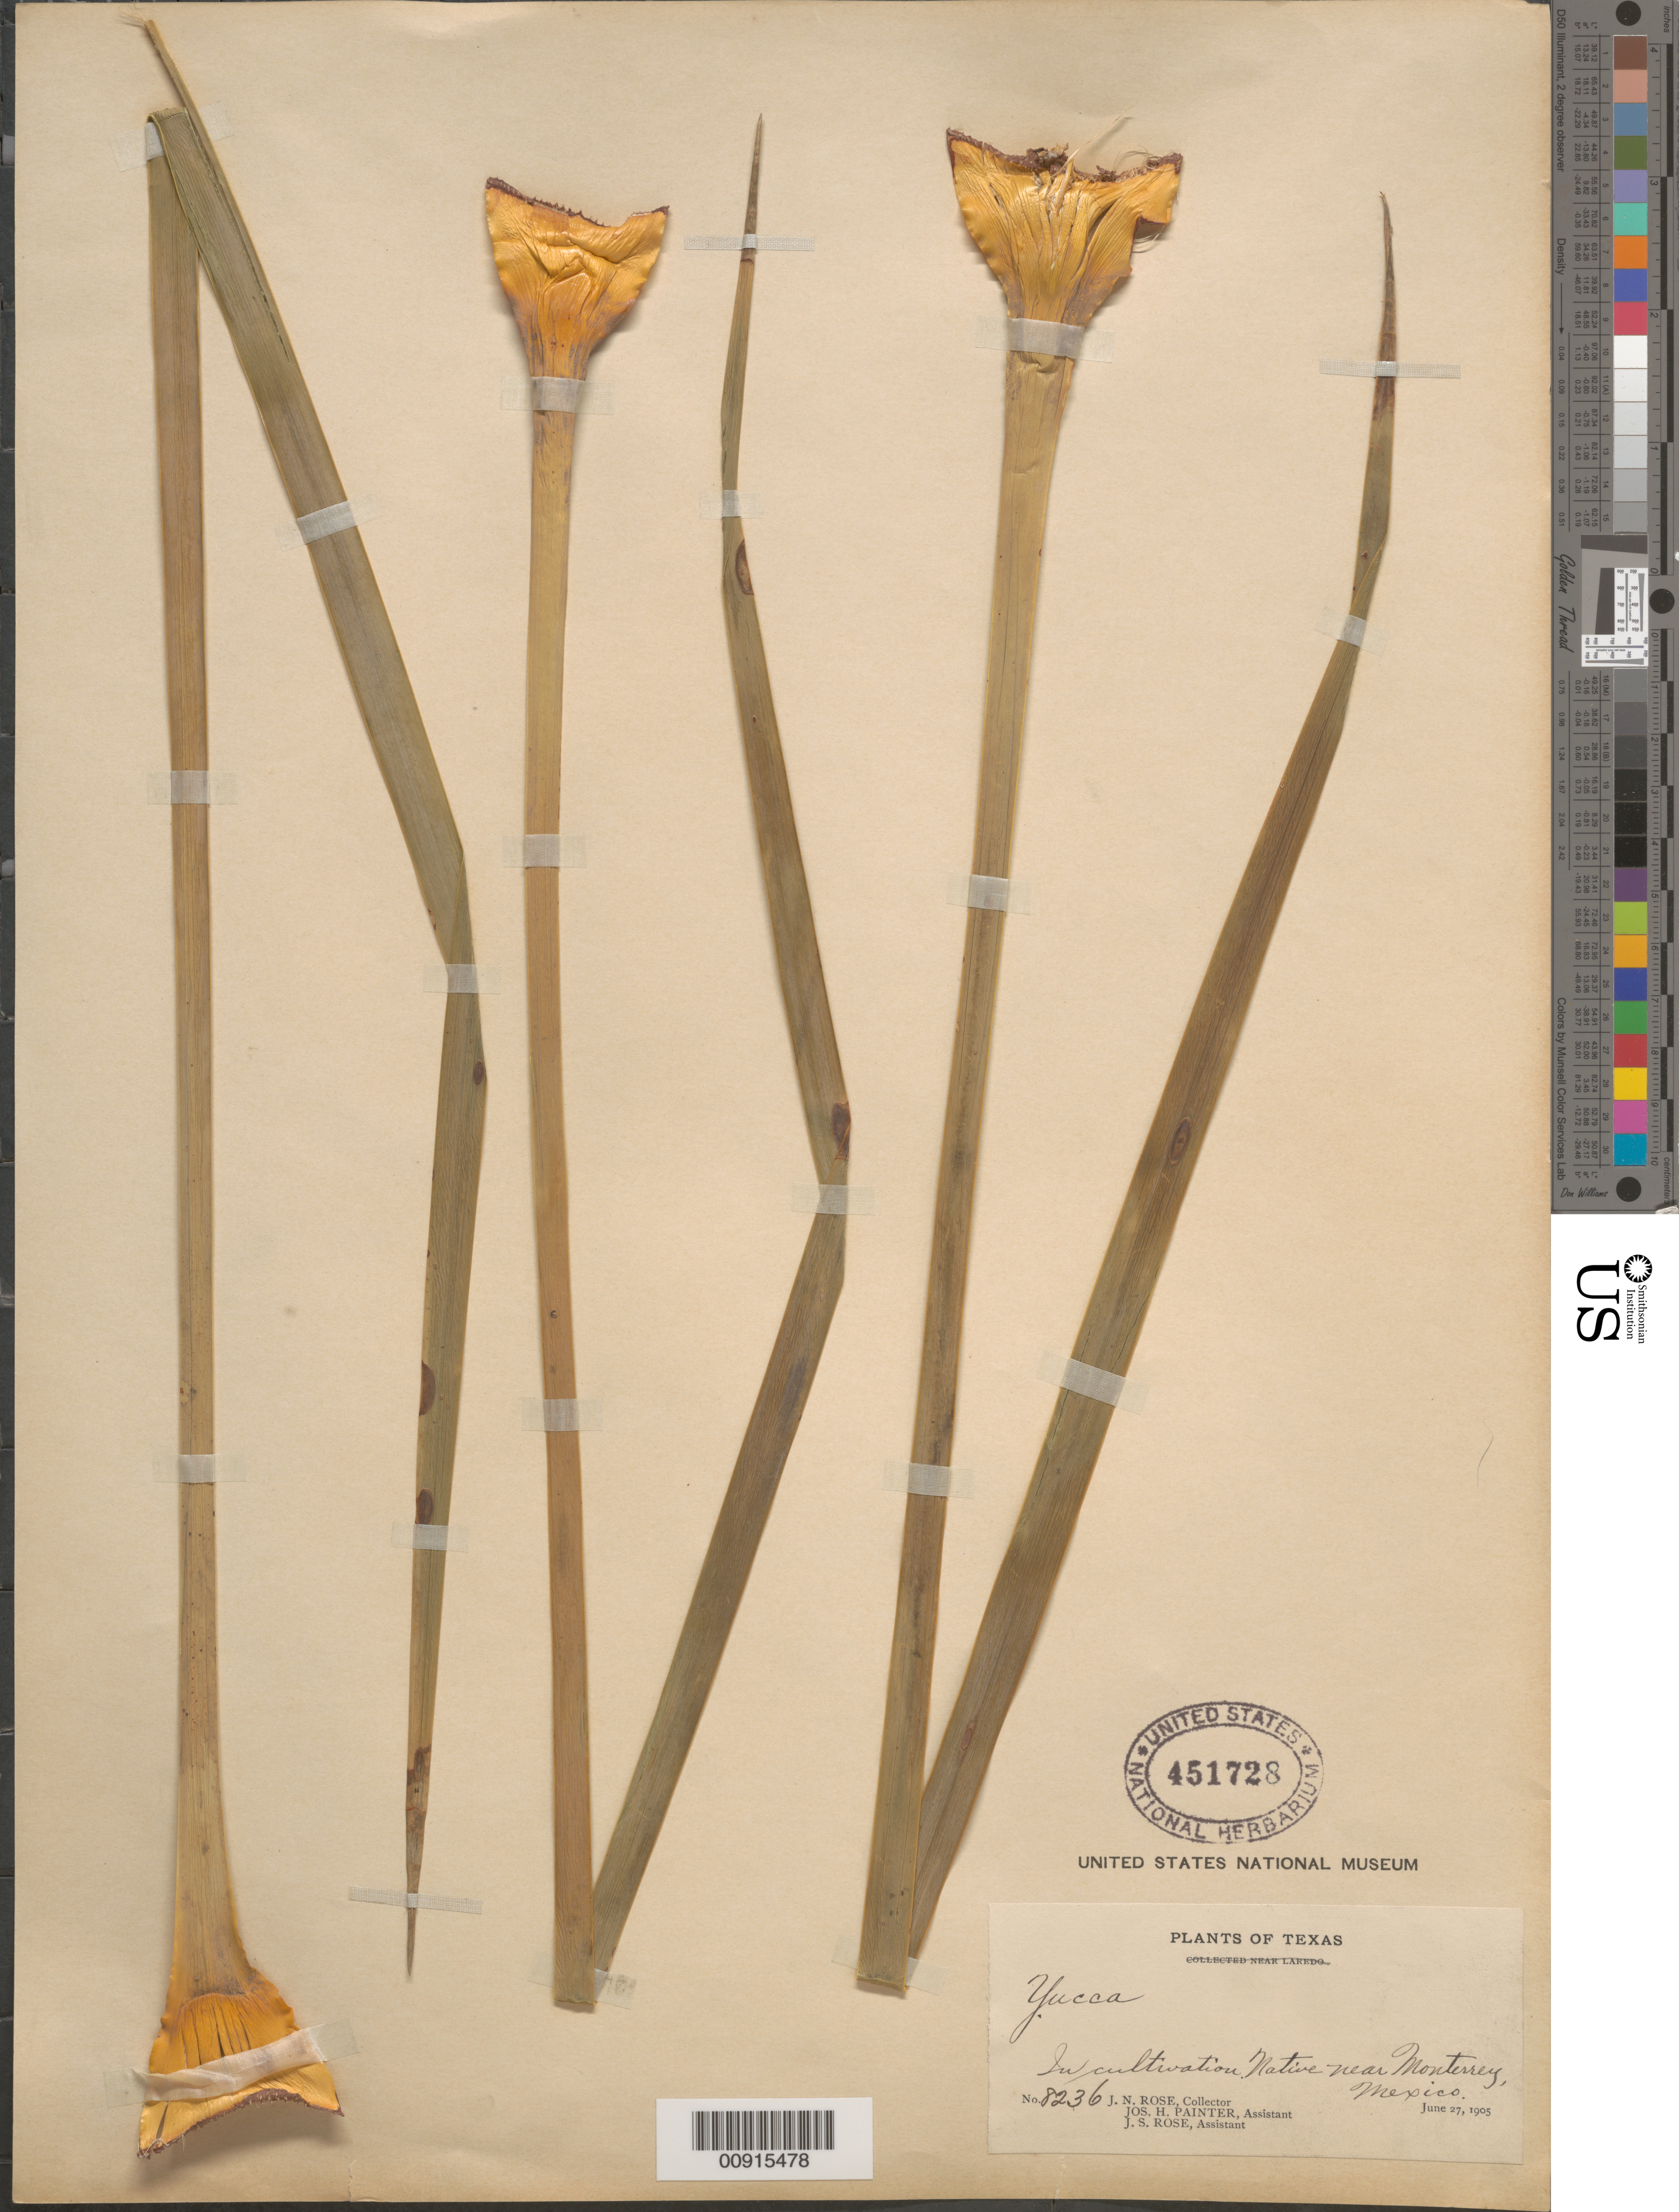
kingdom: Plantae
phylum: Tracheophyta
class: Liliopsida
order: Asparagales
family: Asparagaceae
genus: Yucca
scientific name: Yucca sp.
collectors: J. N. Rose, J. H. Painter & J. S. Rose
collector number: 8236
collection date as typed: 27 Jun 1905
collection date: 1905-06-27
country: Mexico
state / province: Nuevo León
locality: Near Monterrey.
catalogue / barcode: US 451728